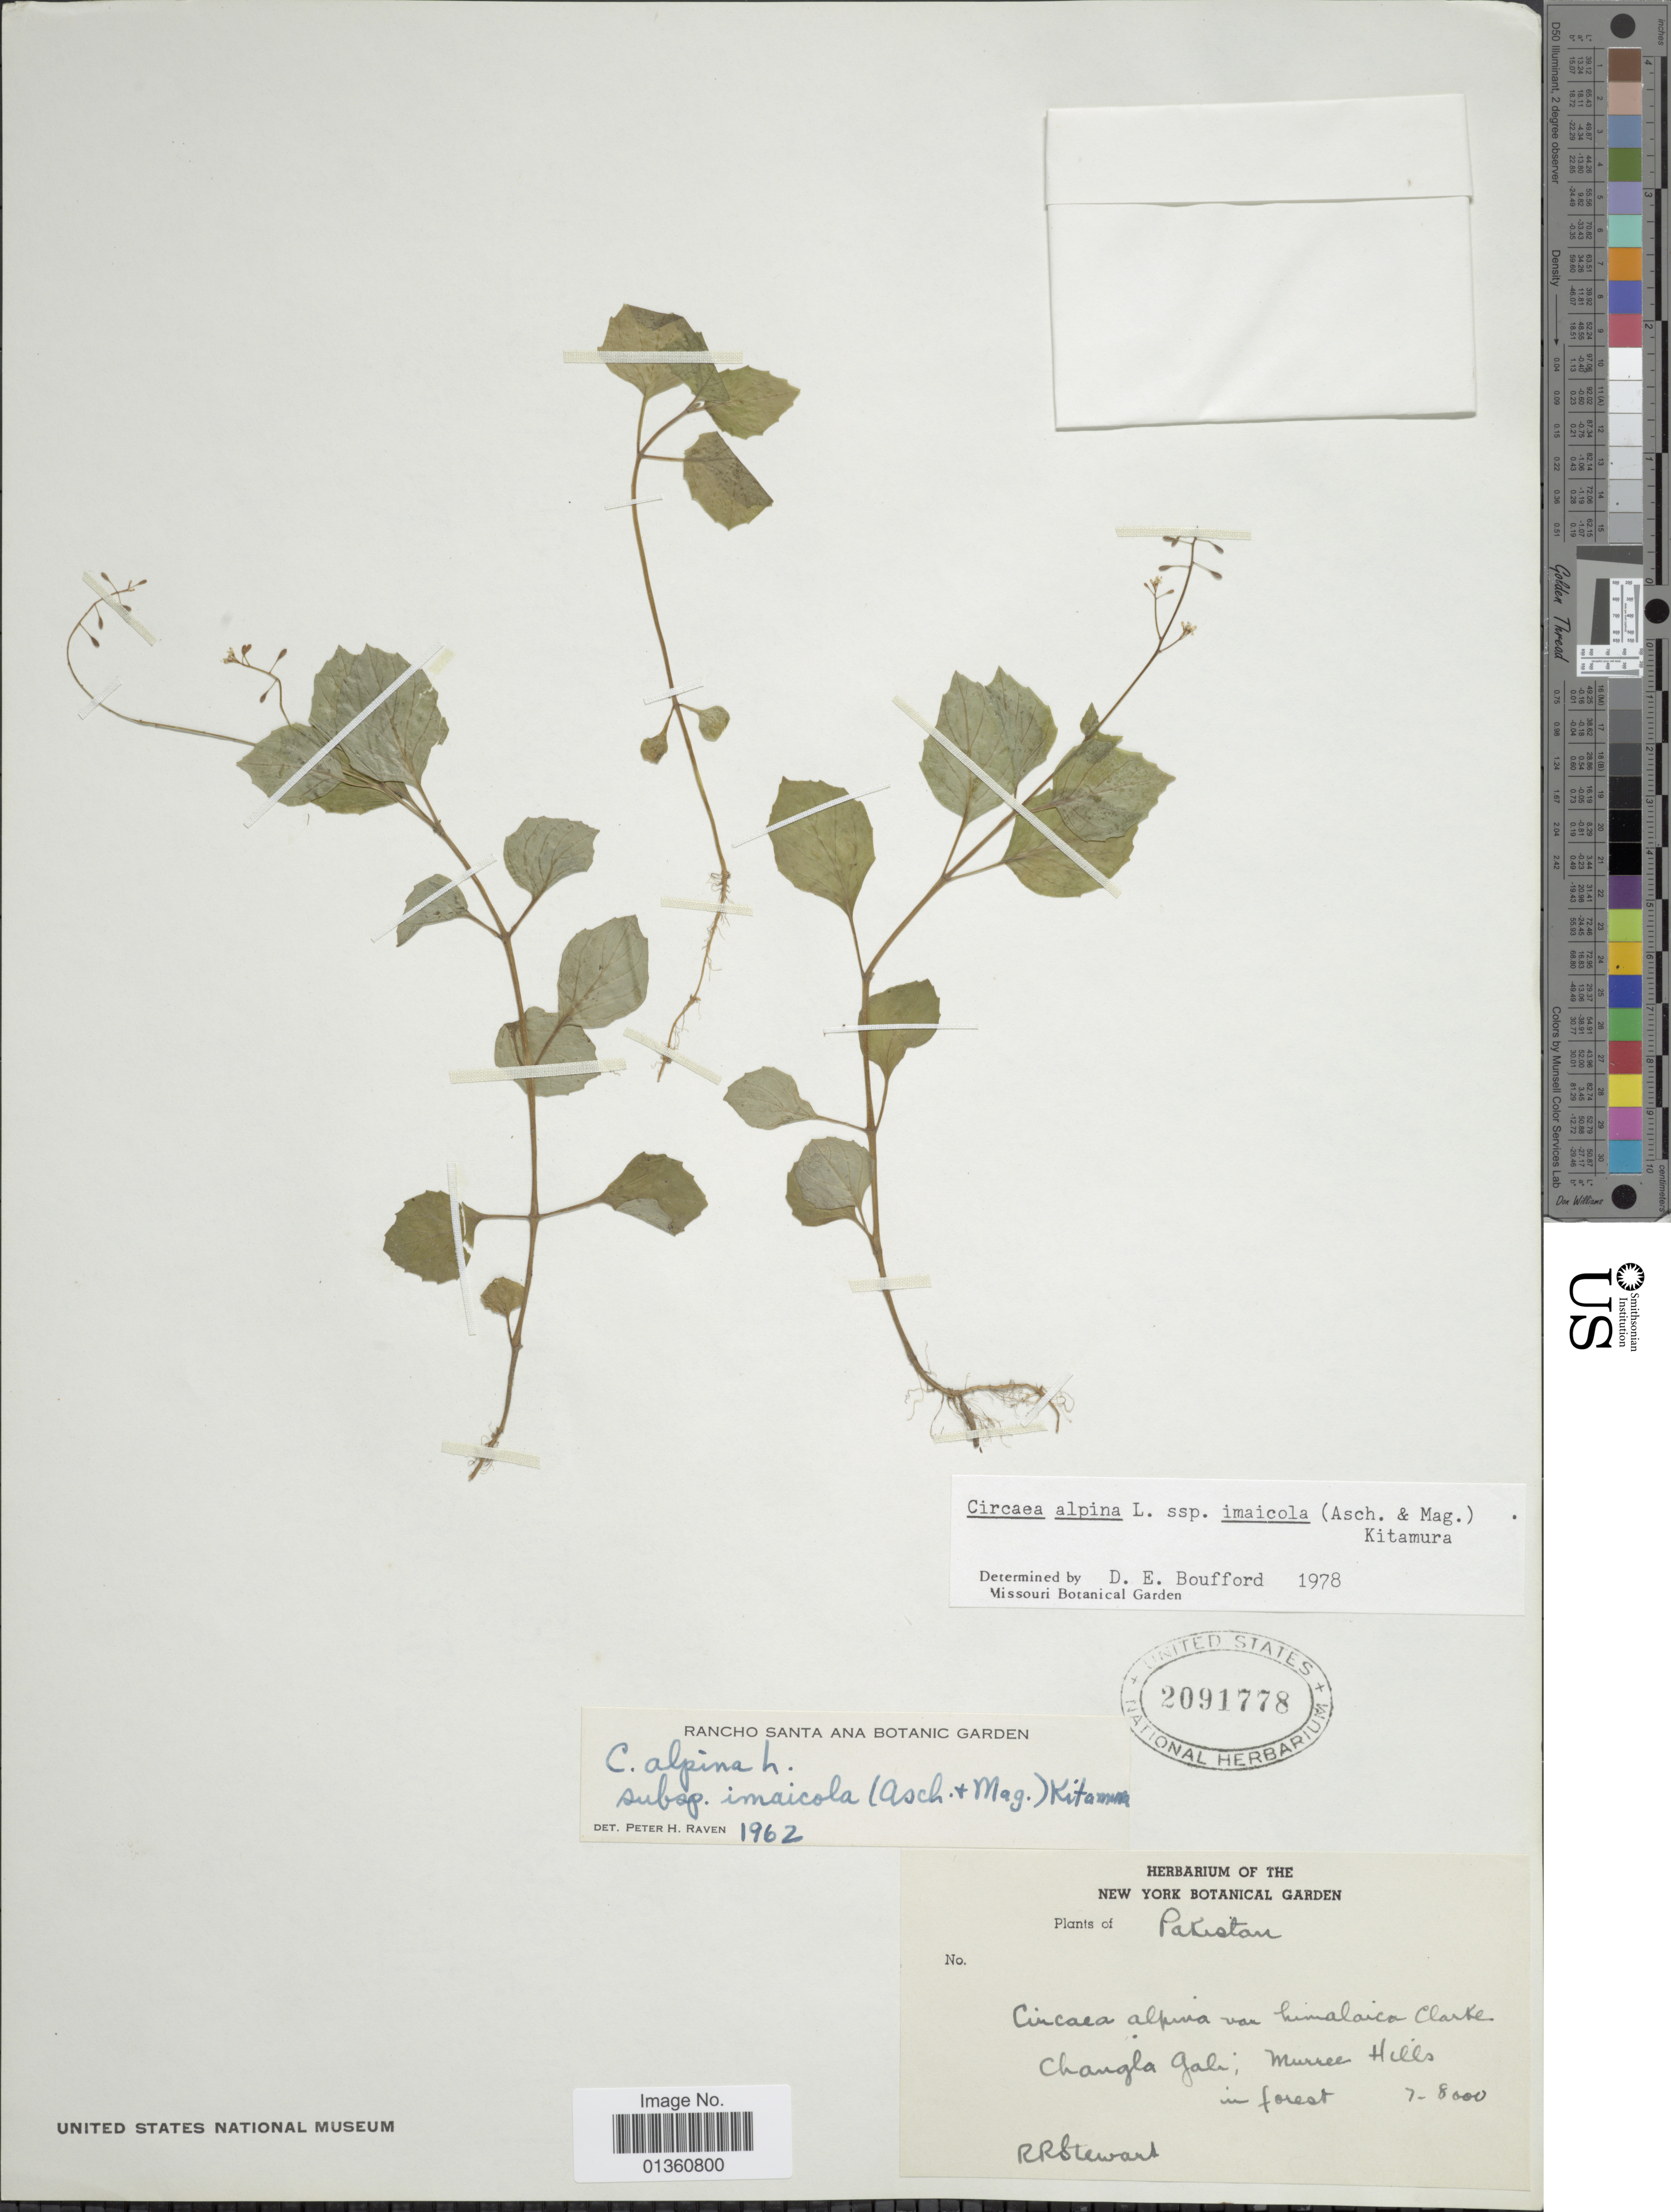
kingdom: Plantae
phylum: Tracheophyta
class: Magnoliopsida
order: Myrtales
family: Onagraceae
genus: Circaea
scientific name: Circaea alpina subsp. imaicola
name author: (Asch. & Magnus) Kitam.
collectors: R. R. Stewart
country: Pakistan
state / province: Khyber Pakhtunkhwa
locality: Changla Gali, Murree Hills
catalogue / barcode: US 2091778